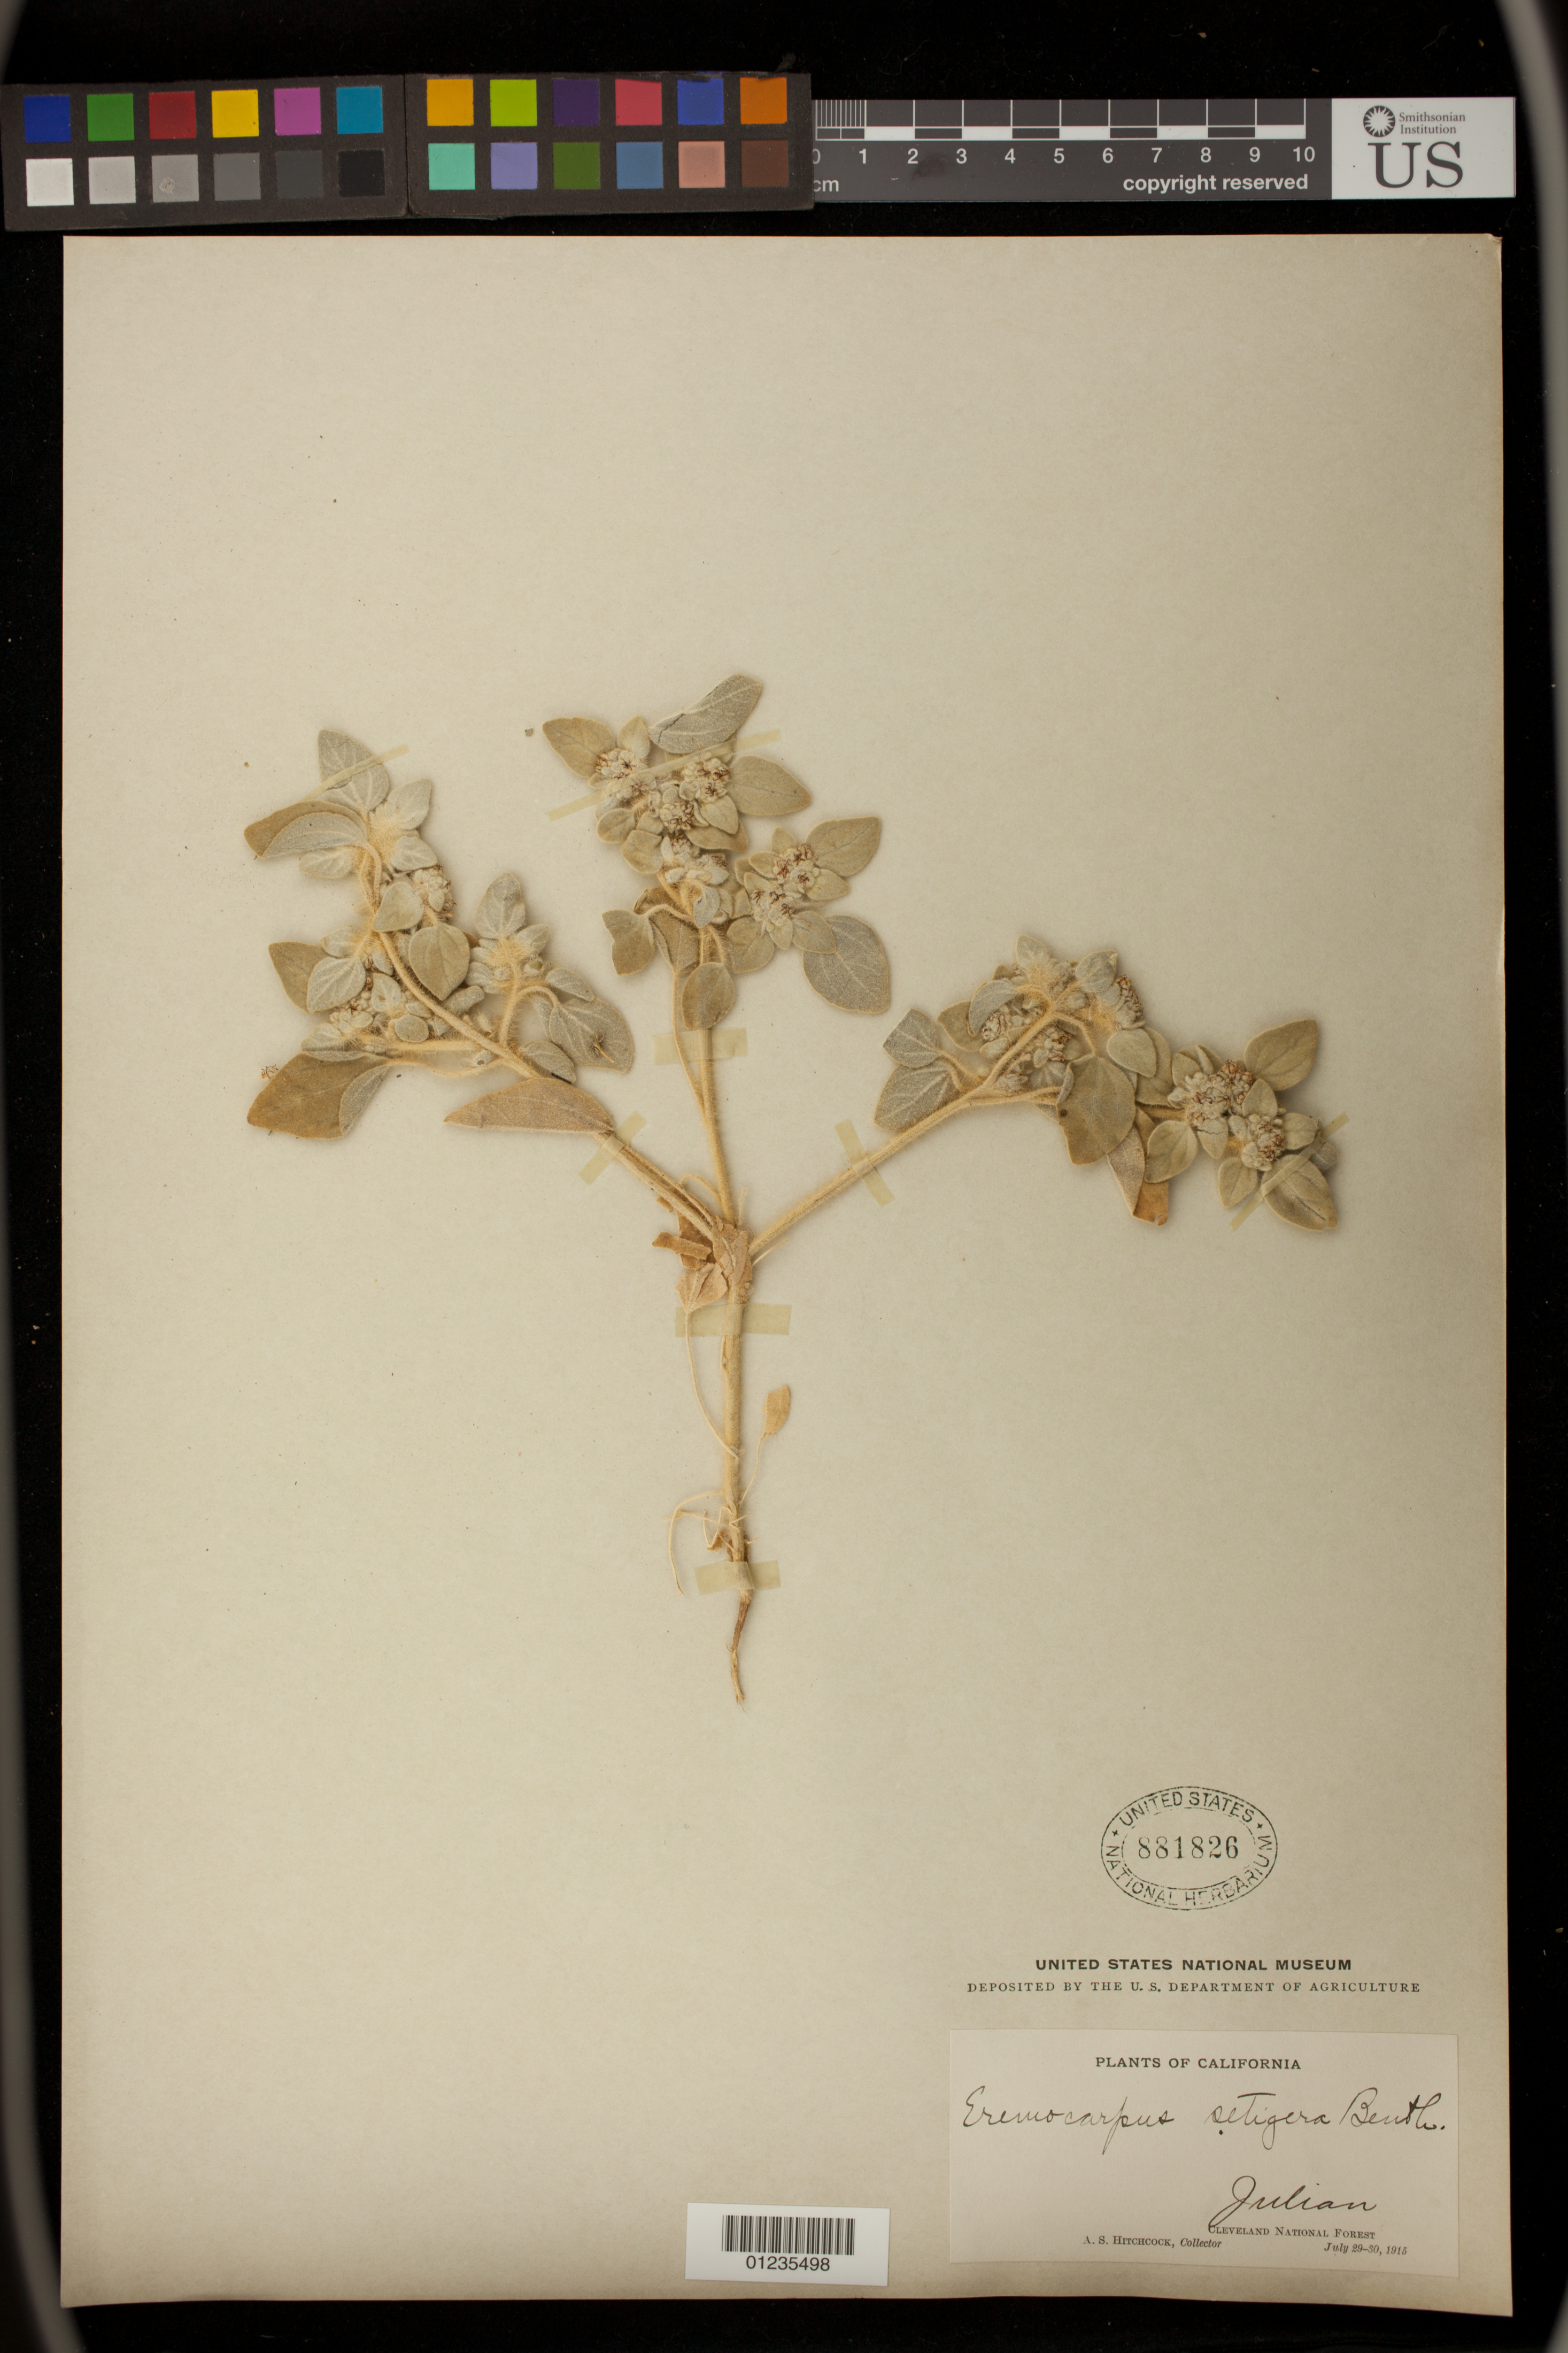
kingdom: Plantae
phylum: Tracheophyta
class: Magnoliopsida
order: Malpighiales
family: Euphorbiaceae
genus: Eremocarpus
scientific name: Eremocarpus setigerus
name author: (Hook.) Benth.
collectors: A. S. Hitchcock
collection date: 1915-07-29/1915-07-30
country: United States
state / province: California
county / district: San Diego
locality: Cleveland National Forest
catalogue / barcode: US 881826